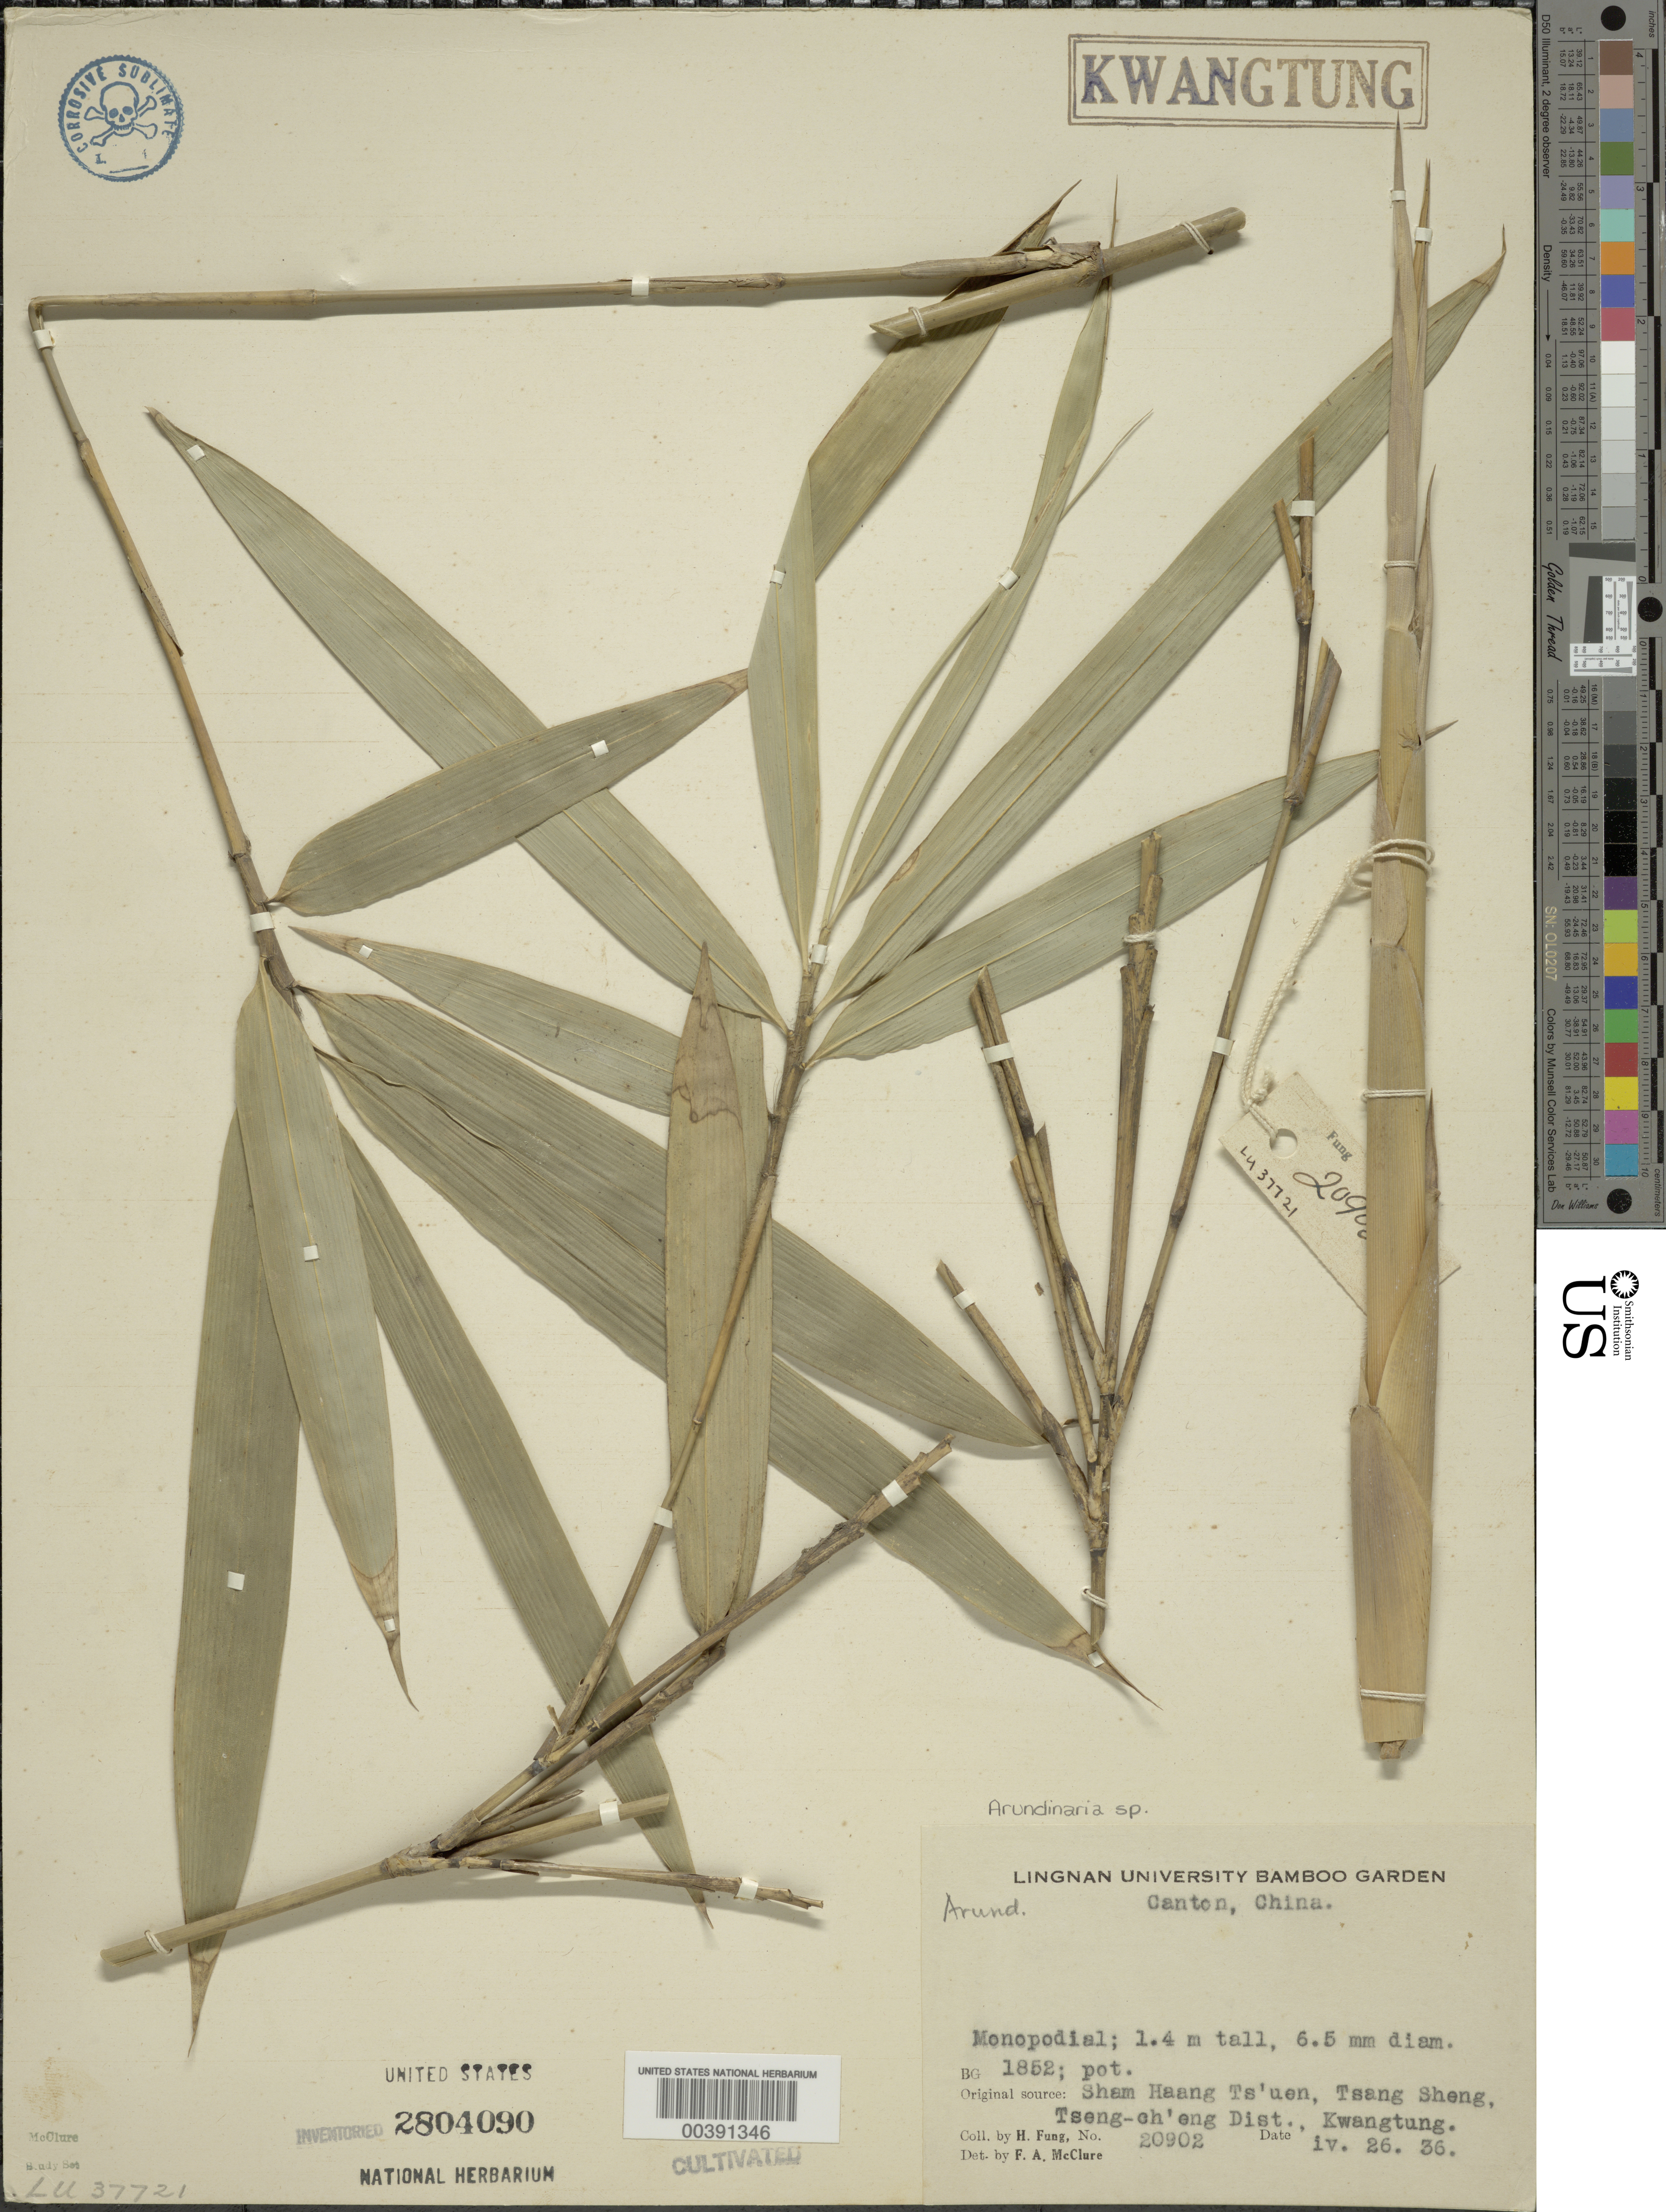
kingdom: Plantae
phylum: Tracheophyta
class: Liliopsida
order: Poales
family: Poaceae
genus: Arundinaria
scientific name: Arundinaria sp.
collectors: H. L. Fung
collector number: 20902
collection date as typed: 26 Apr 1936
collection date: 1936-04-26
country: China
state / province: Guangdong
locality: Lingnan Univ. Bamboo Gardens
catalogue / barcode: US 2804090